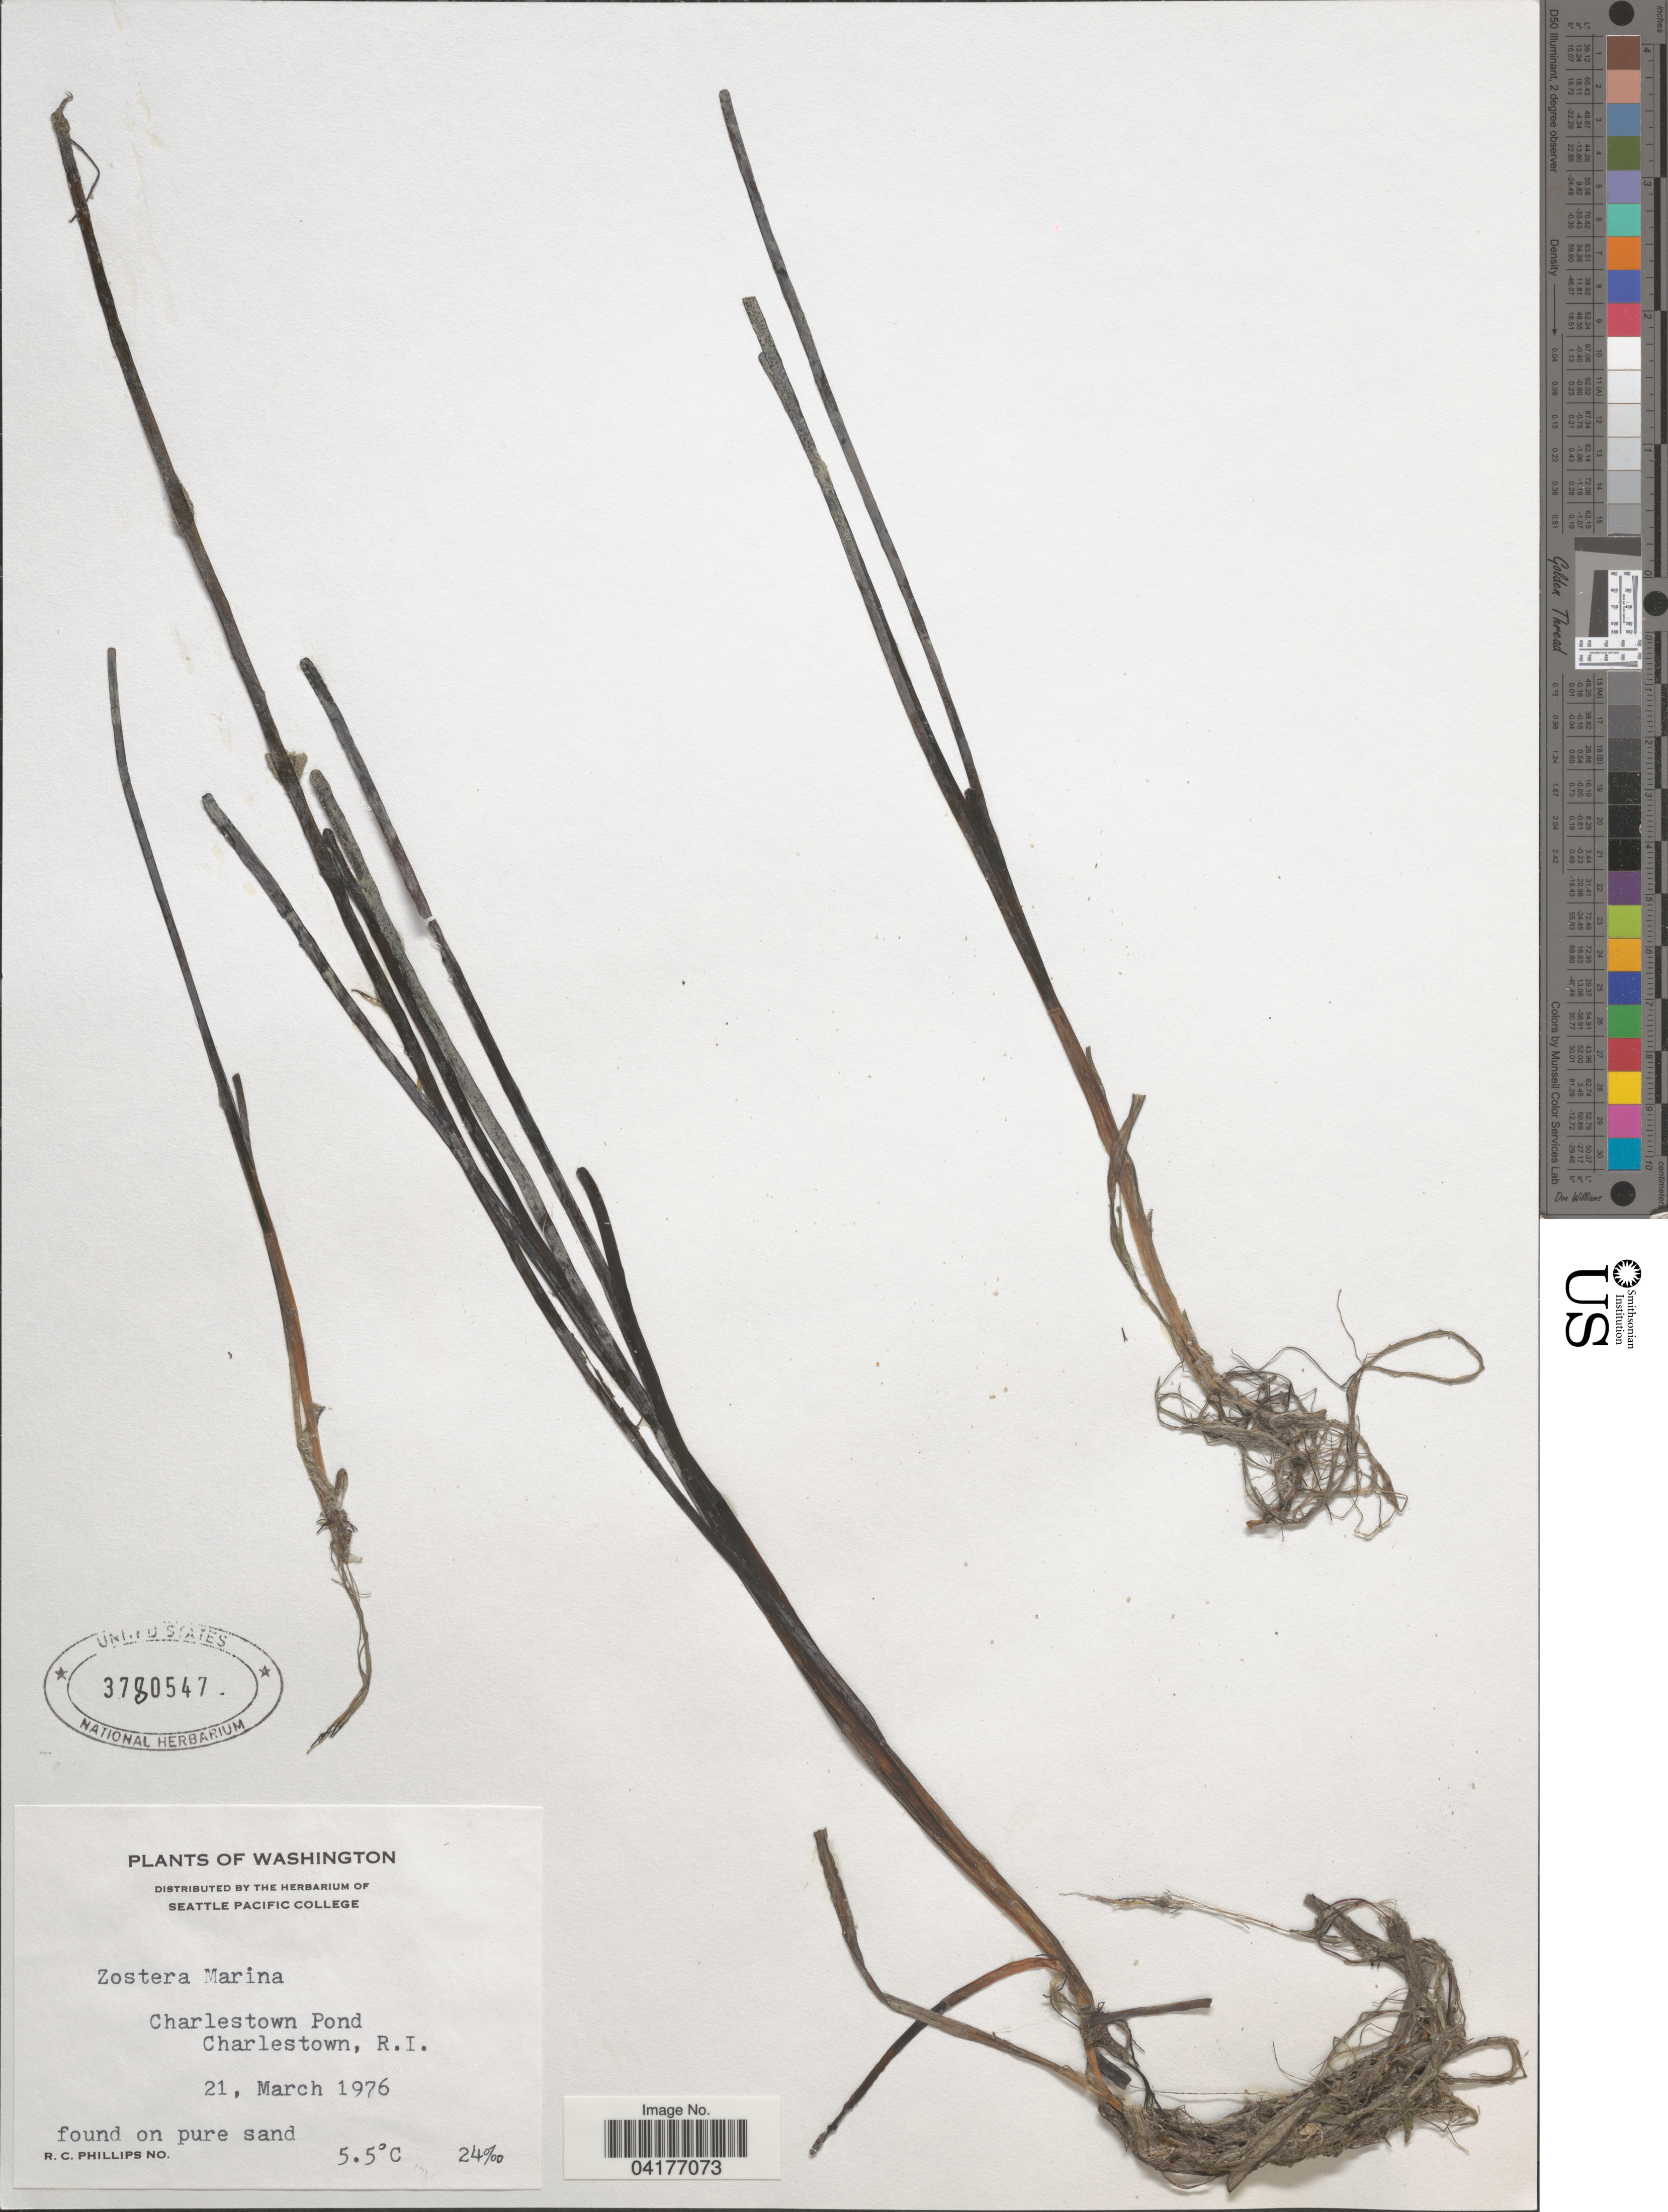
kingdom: Plantae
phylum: Tracheophyta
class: Liliopsida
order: Alismatales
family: Zosteraceae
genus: Zostera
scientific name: Zostera marina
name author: L.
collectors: R. C. Phillips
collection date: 1976-03-21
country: United States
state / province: Rhode Island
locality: Charlestown Pond, Charlestown, RI.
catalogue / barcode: US 3780547